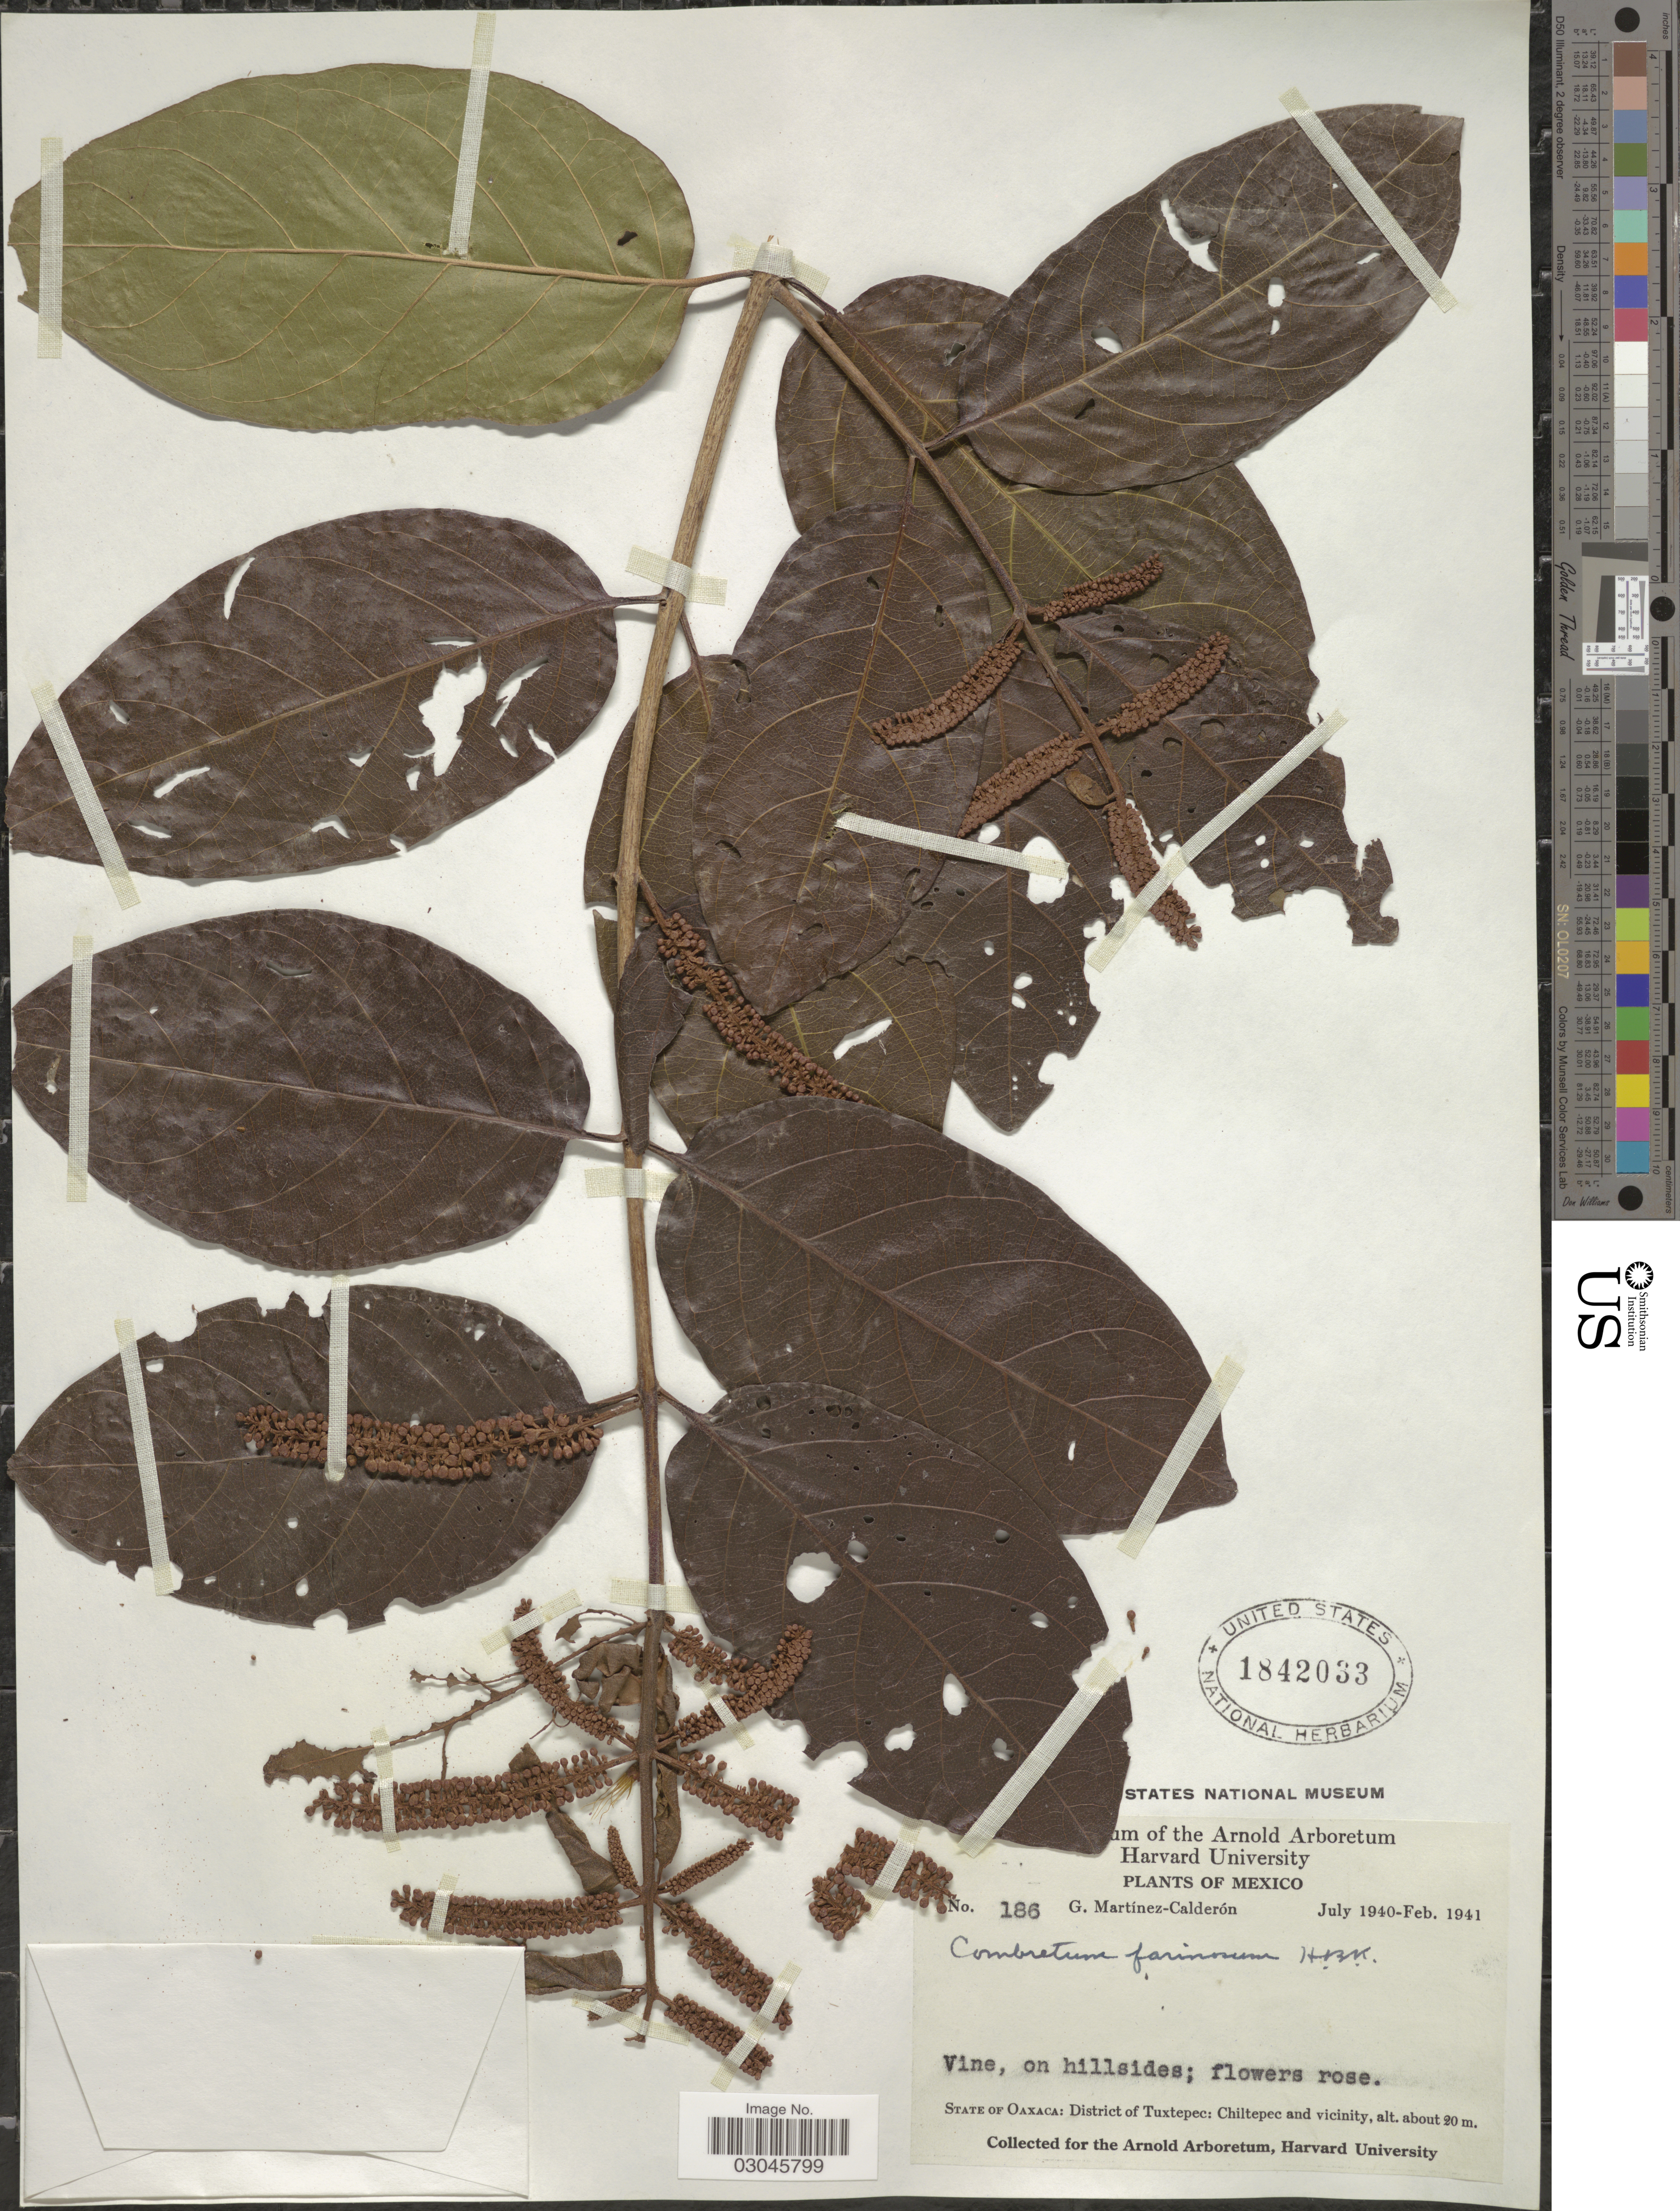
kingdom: Plantae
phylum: Tracheophyta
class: Magnoliopsida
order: Myrtales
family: Combretaceae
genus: Combretum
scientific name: Combretum fruticosum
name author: (Loefl.) Stuntz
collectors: G. Martínez Calderón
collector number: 186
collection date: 1940-07/1941-02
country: Mexico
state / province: Oaxaca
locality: District of Tuxtepec: Chiltepec and vicinity.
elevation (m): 20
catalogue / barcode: US 1842033